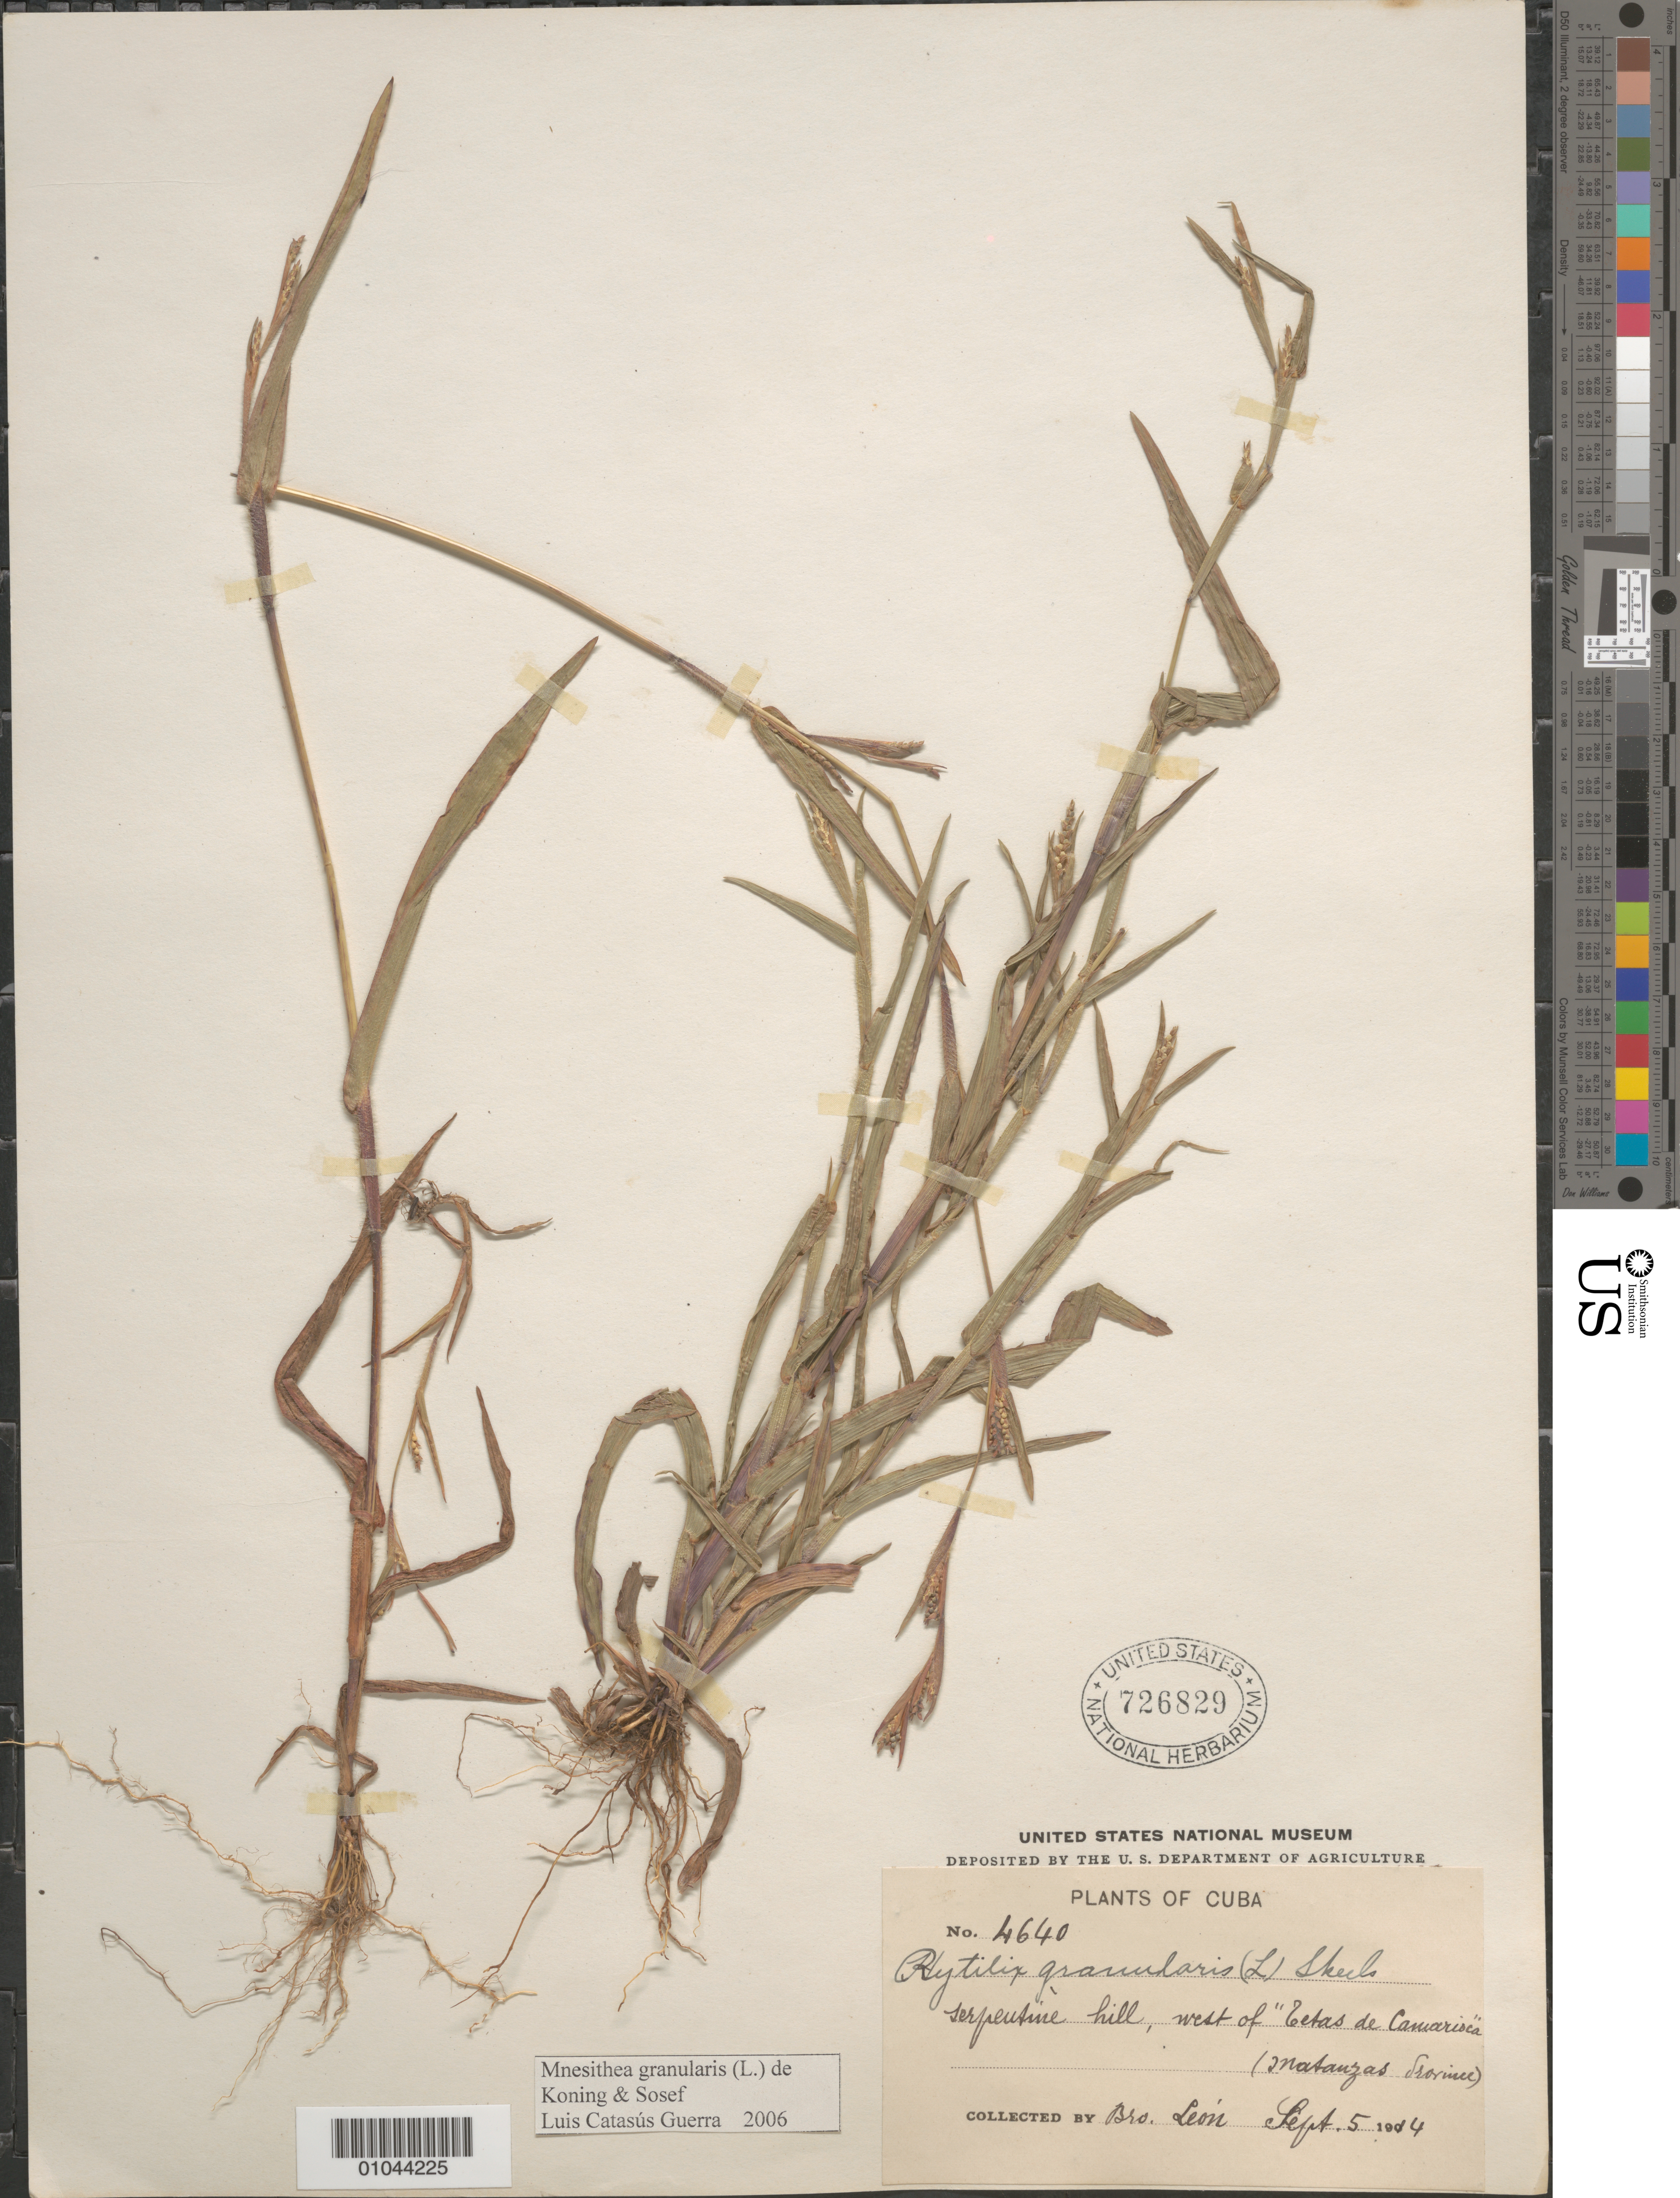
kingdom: Plantae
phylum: Tracheophyta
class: Liliopsida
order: Poales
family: Poaceae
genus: Mnesithea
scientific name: Mnesithea granularis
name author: (L.) de Koning & Sosef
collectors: Bro. León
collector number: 4640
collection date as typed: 05 Sep 1914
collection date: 1914-09-05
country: Cuba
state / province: Matanzas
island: Cuba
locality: west of Cetas de Camarisca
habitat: Serpentine hill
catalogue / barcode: US 726829